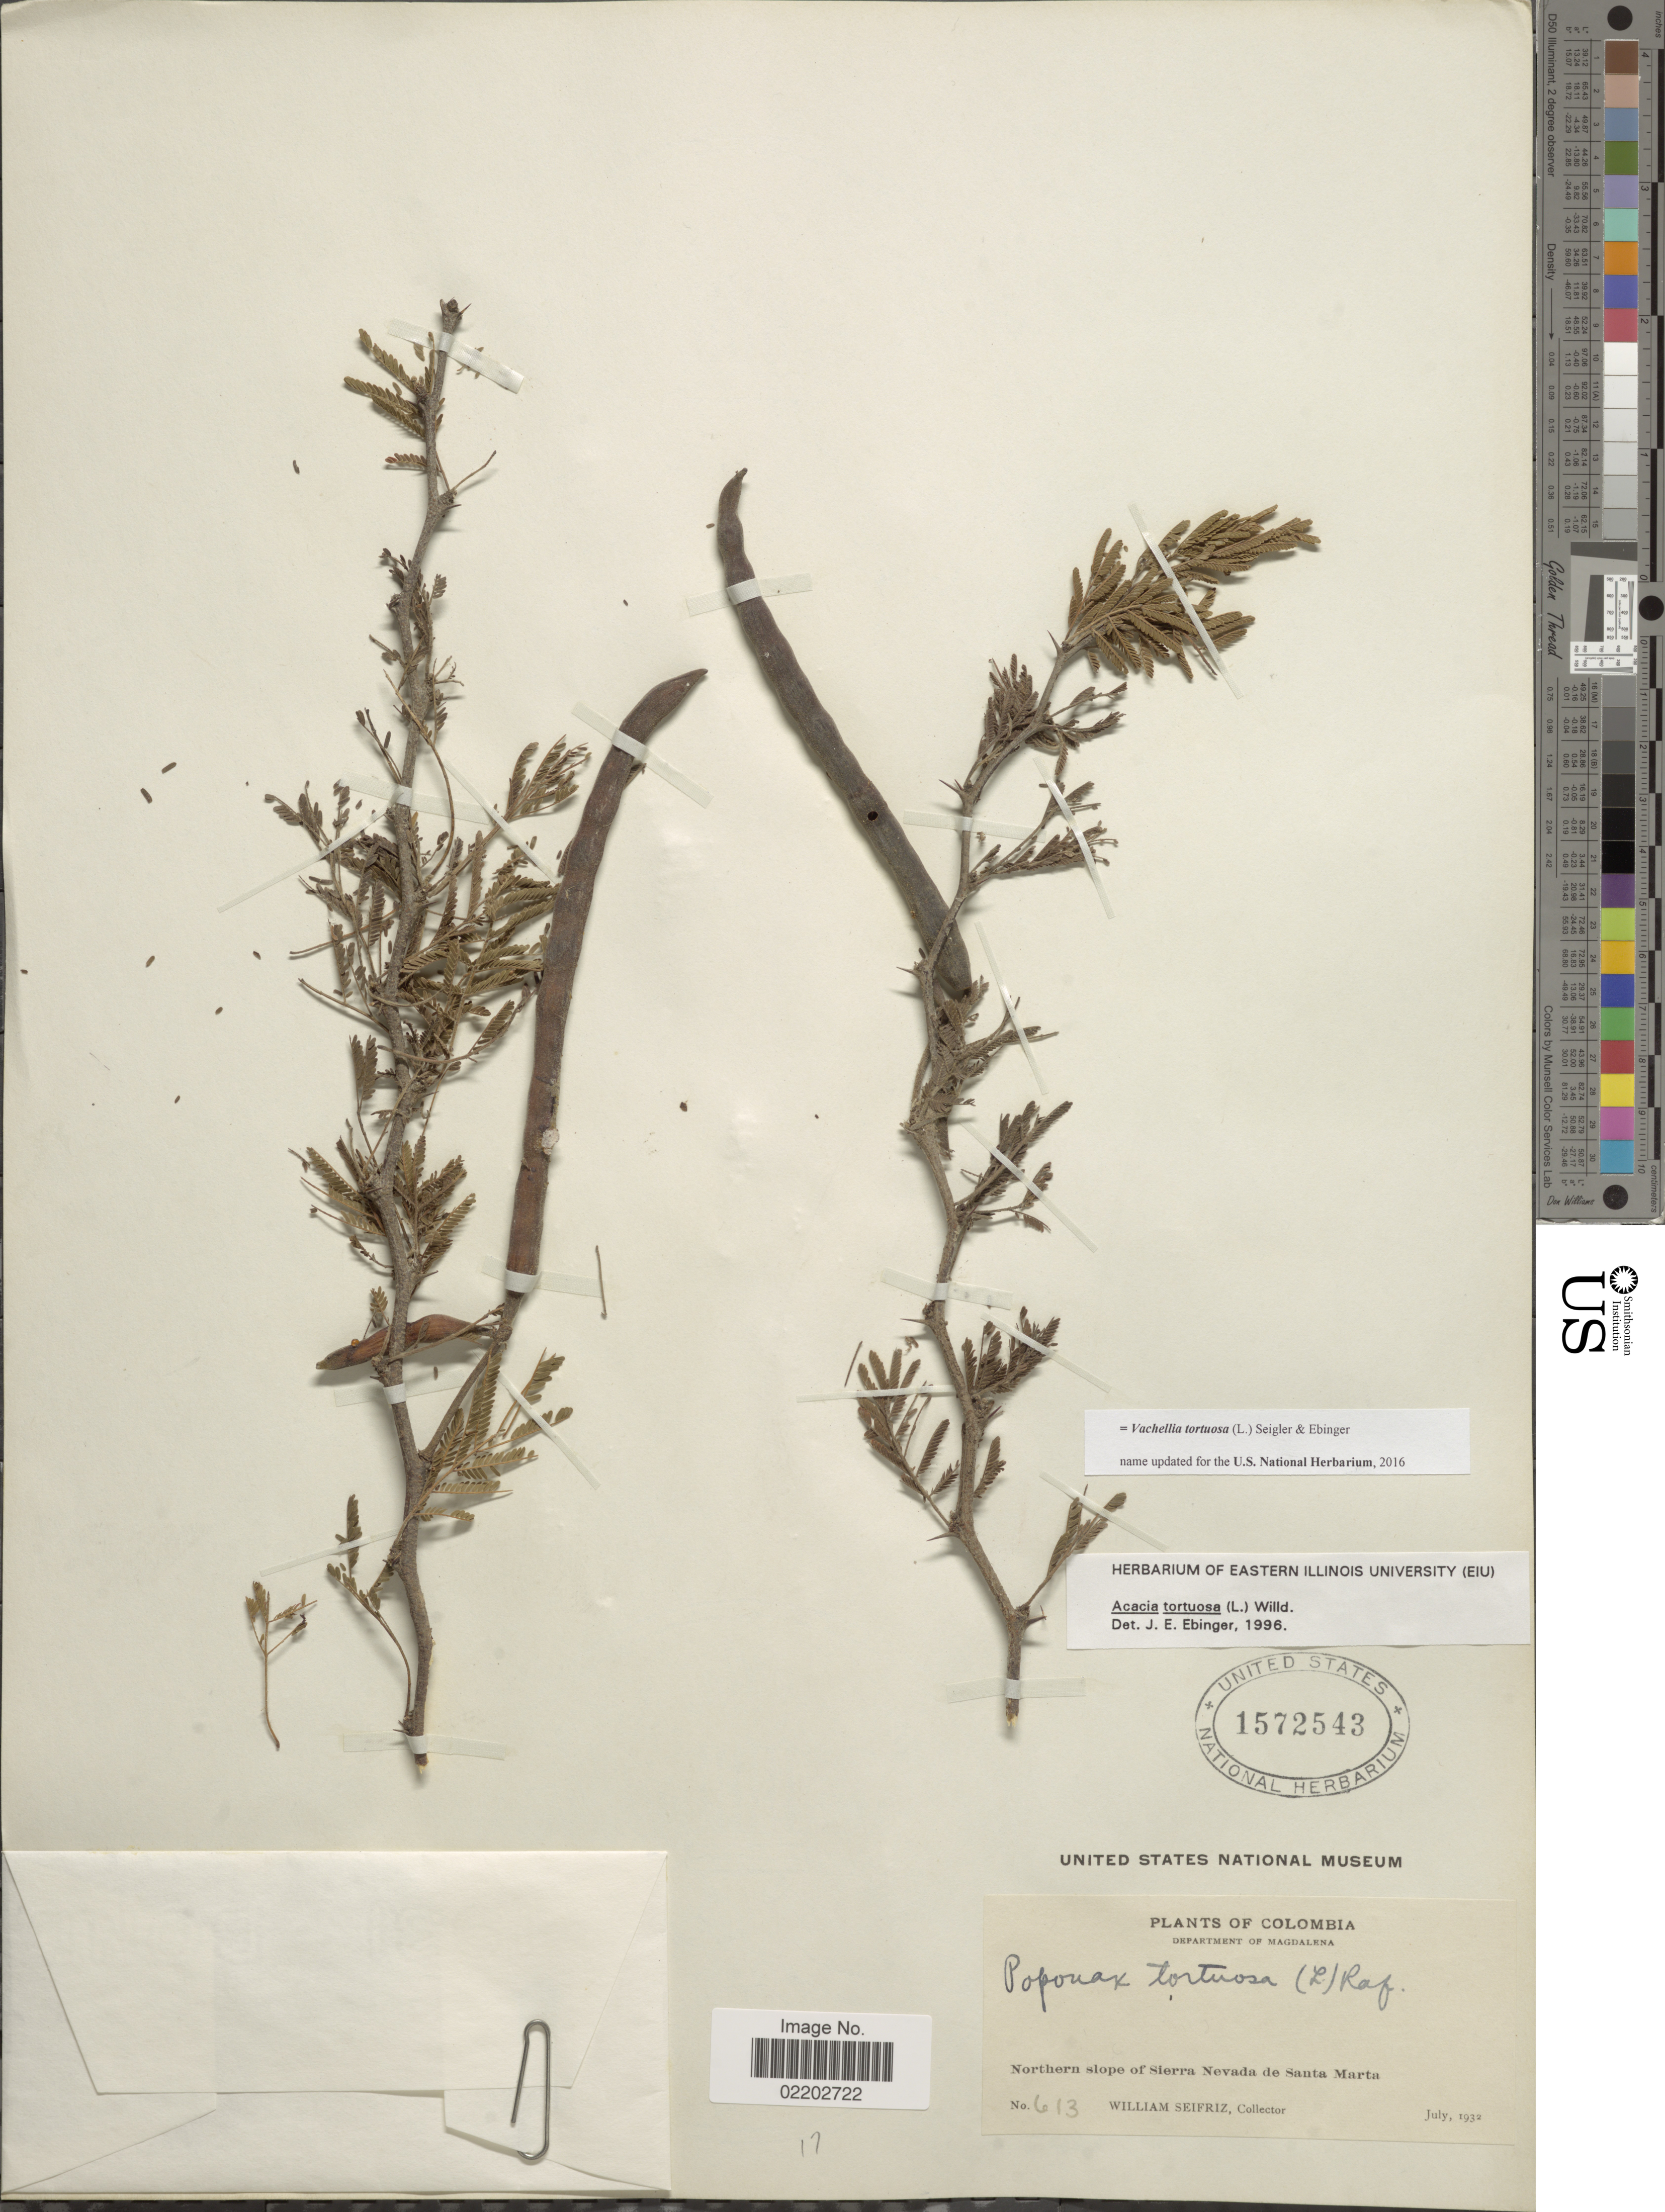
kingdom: Plantae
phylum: Tracheophyta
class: Magnoliopsida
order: Fabales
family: Fabaceae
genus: Vachellia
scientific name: Vachellia tortuosa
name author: (L.) Seigler & Ebinger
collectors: W. Seifriz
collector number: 613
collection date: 1932-07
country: Colombia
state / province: Magdalena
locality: Northern slope of Sierra Nevada de Santa Marta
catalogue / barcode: US 1572543